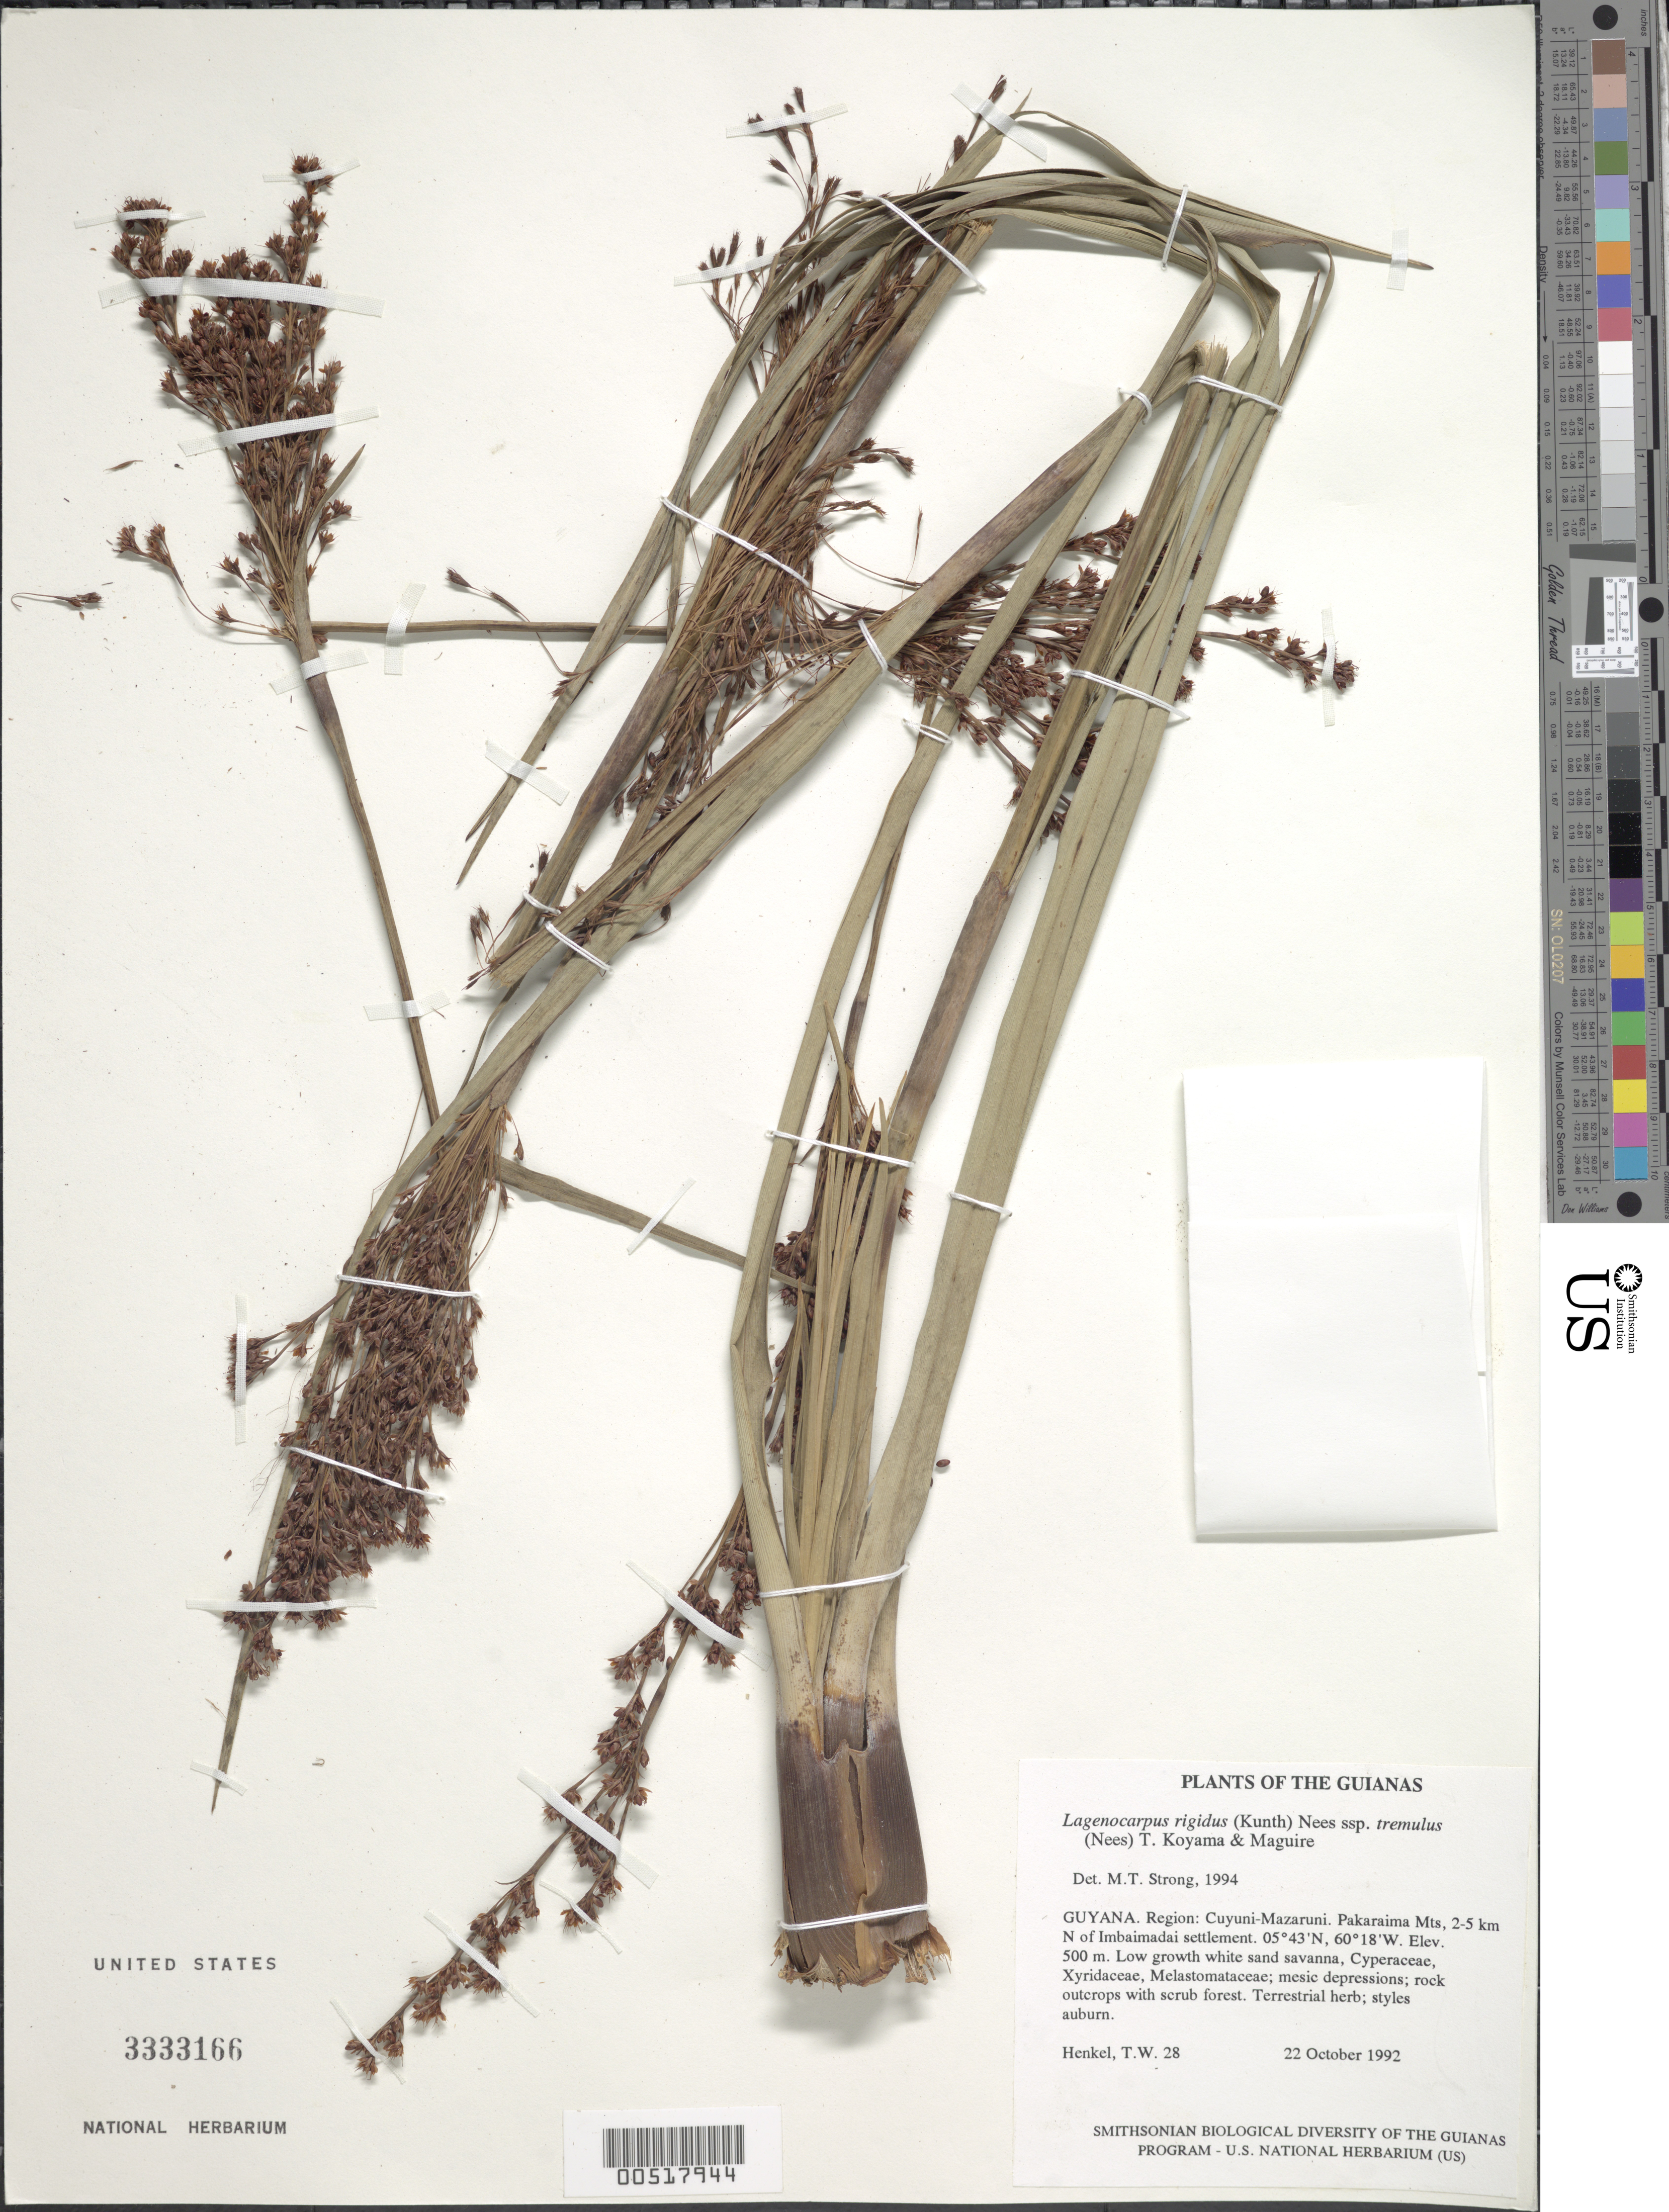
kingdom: Plantae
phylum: Tracheophyta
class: Liliopsida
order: Poales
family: Cyperaceae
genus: Lagenocarpus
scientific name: Lagenocarpus rigidus subsp. tremulus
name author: (Nees) T. Koyama & Maguire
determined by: Strong, M. T., (US), Smithsonian Institution - National Museum of Natural History (UNITED STATES)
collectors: T. Henkel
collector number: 28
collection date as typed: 22 October 1992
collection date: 1992-10-22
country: Guyana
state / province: Cuyuni-Mazaruni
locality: Pakaraima Mts, 2-5 km N of Imbaimadai settlement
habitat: Low growth white sand savanna, Cyperaceae, Xyridaceae, Melastomataceae; mesic depressions; rock outcrops with scrub forest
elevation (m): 500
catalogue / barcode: US 3333166